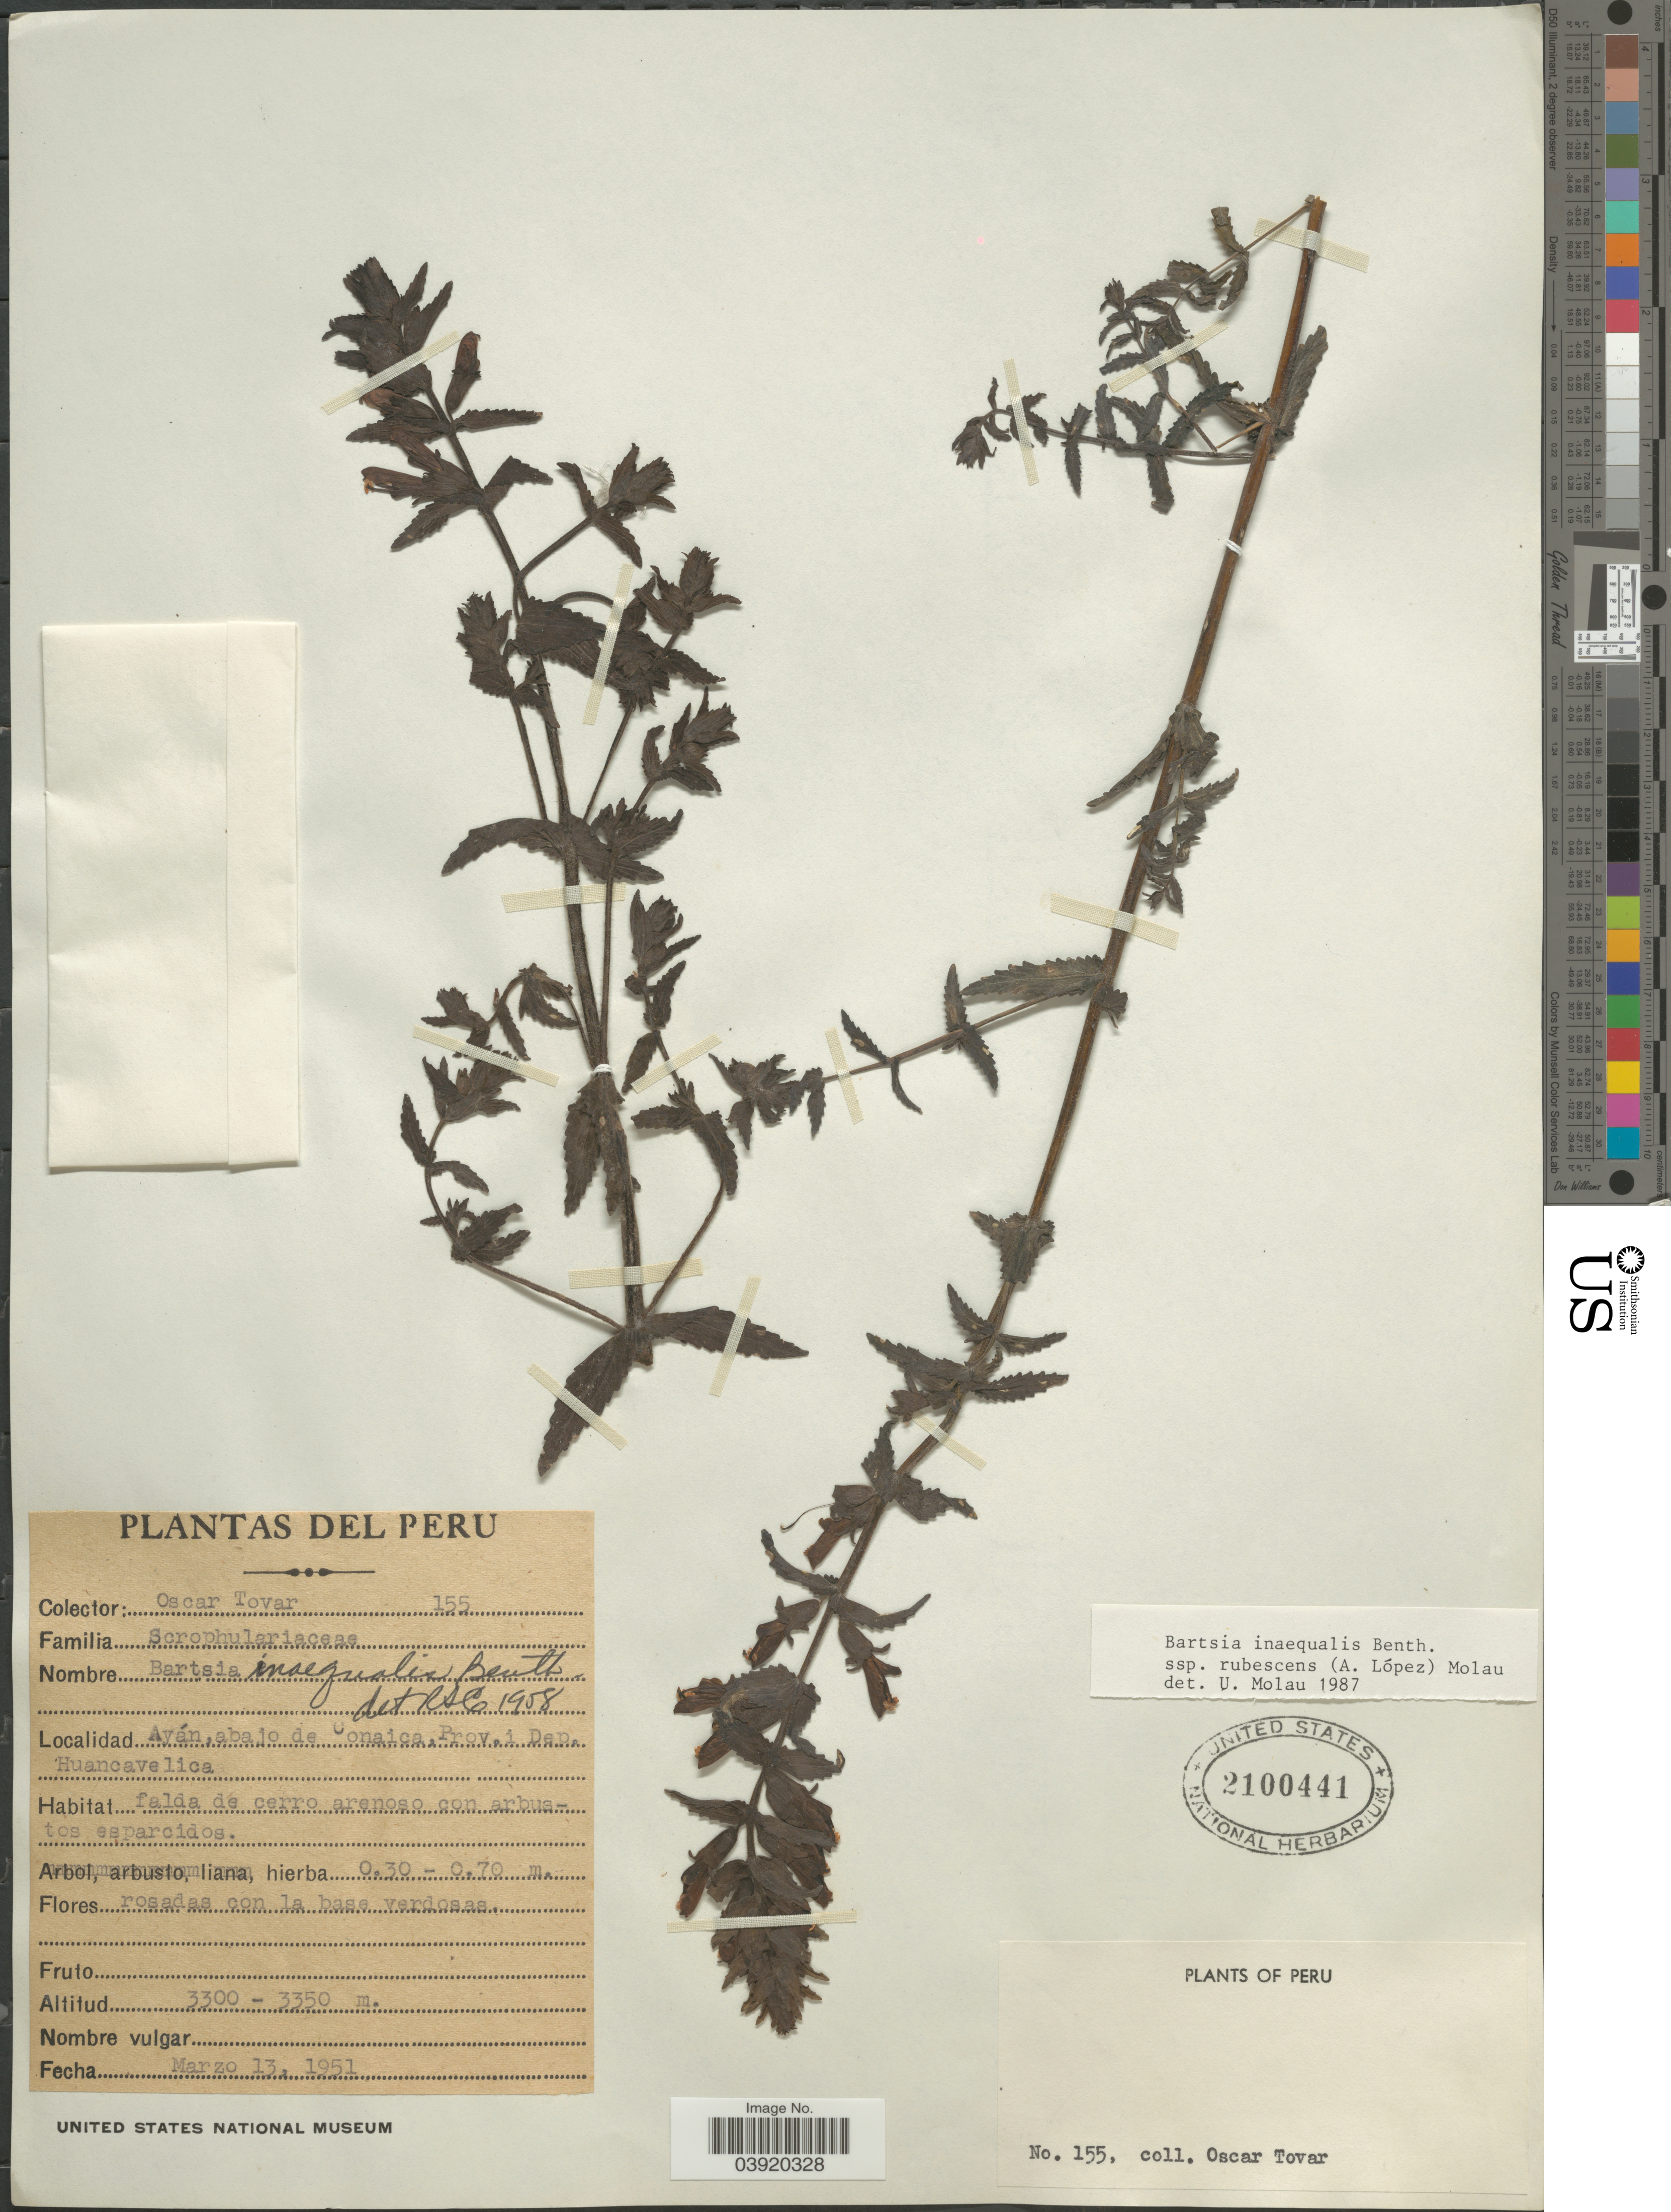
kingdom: Plantae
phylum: Tracheophyta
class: Magnoliopsida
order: Lamiales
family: Orobanchaceae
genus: Neobartsia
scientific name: Neobartsia inaequalis subsp. duripilis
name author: (Edwin) Uribe-Convers & Tank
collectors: Ó. Tovar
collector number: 155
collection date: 1951-03-13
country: Peru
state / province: Huancavelica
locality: Ayán, abajo de Conaica. Prov. i Dep. Huancavelica.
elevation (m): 3300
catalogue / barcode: US 2100441